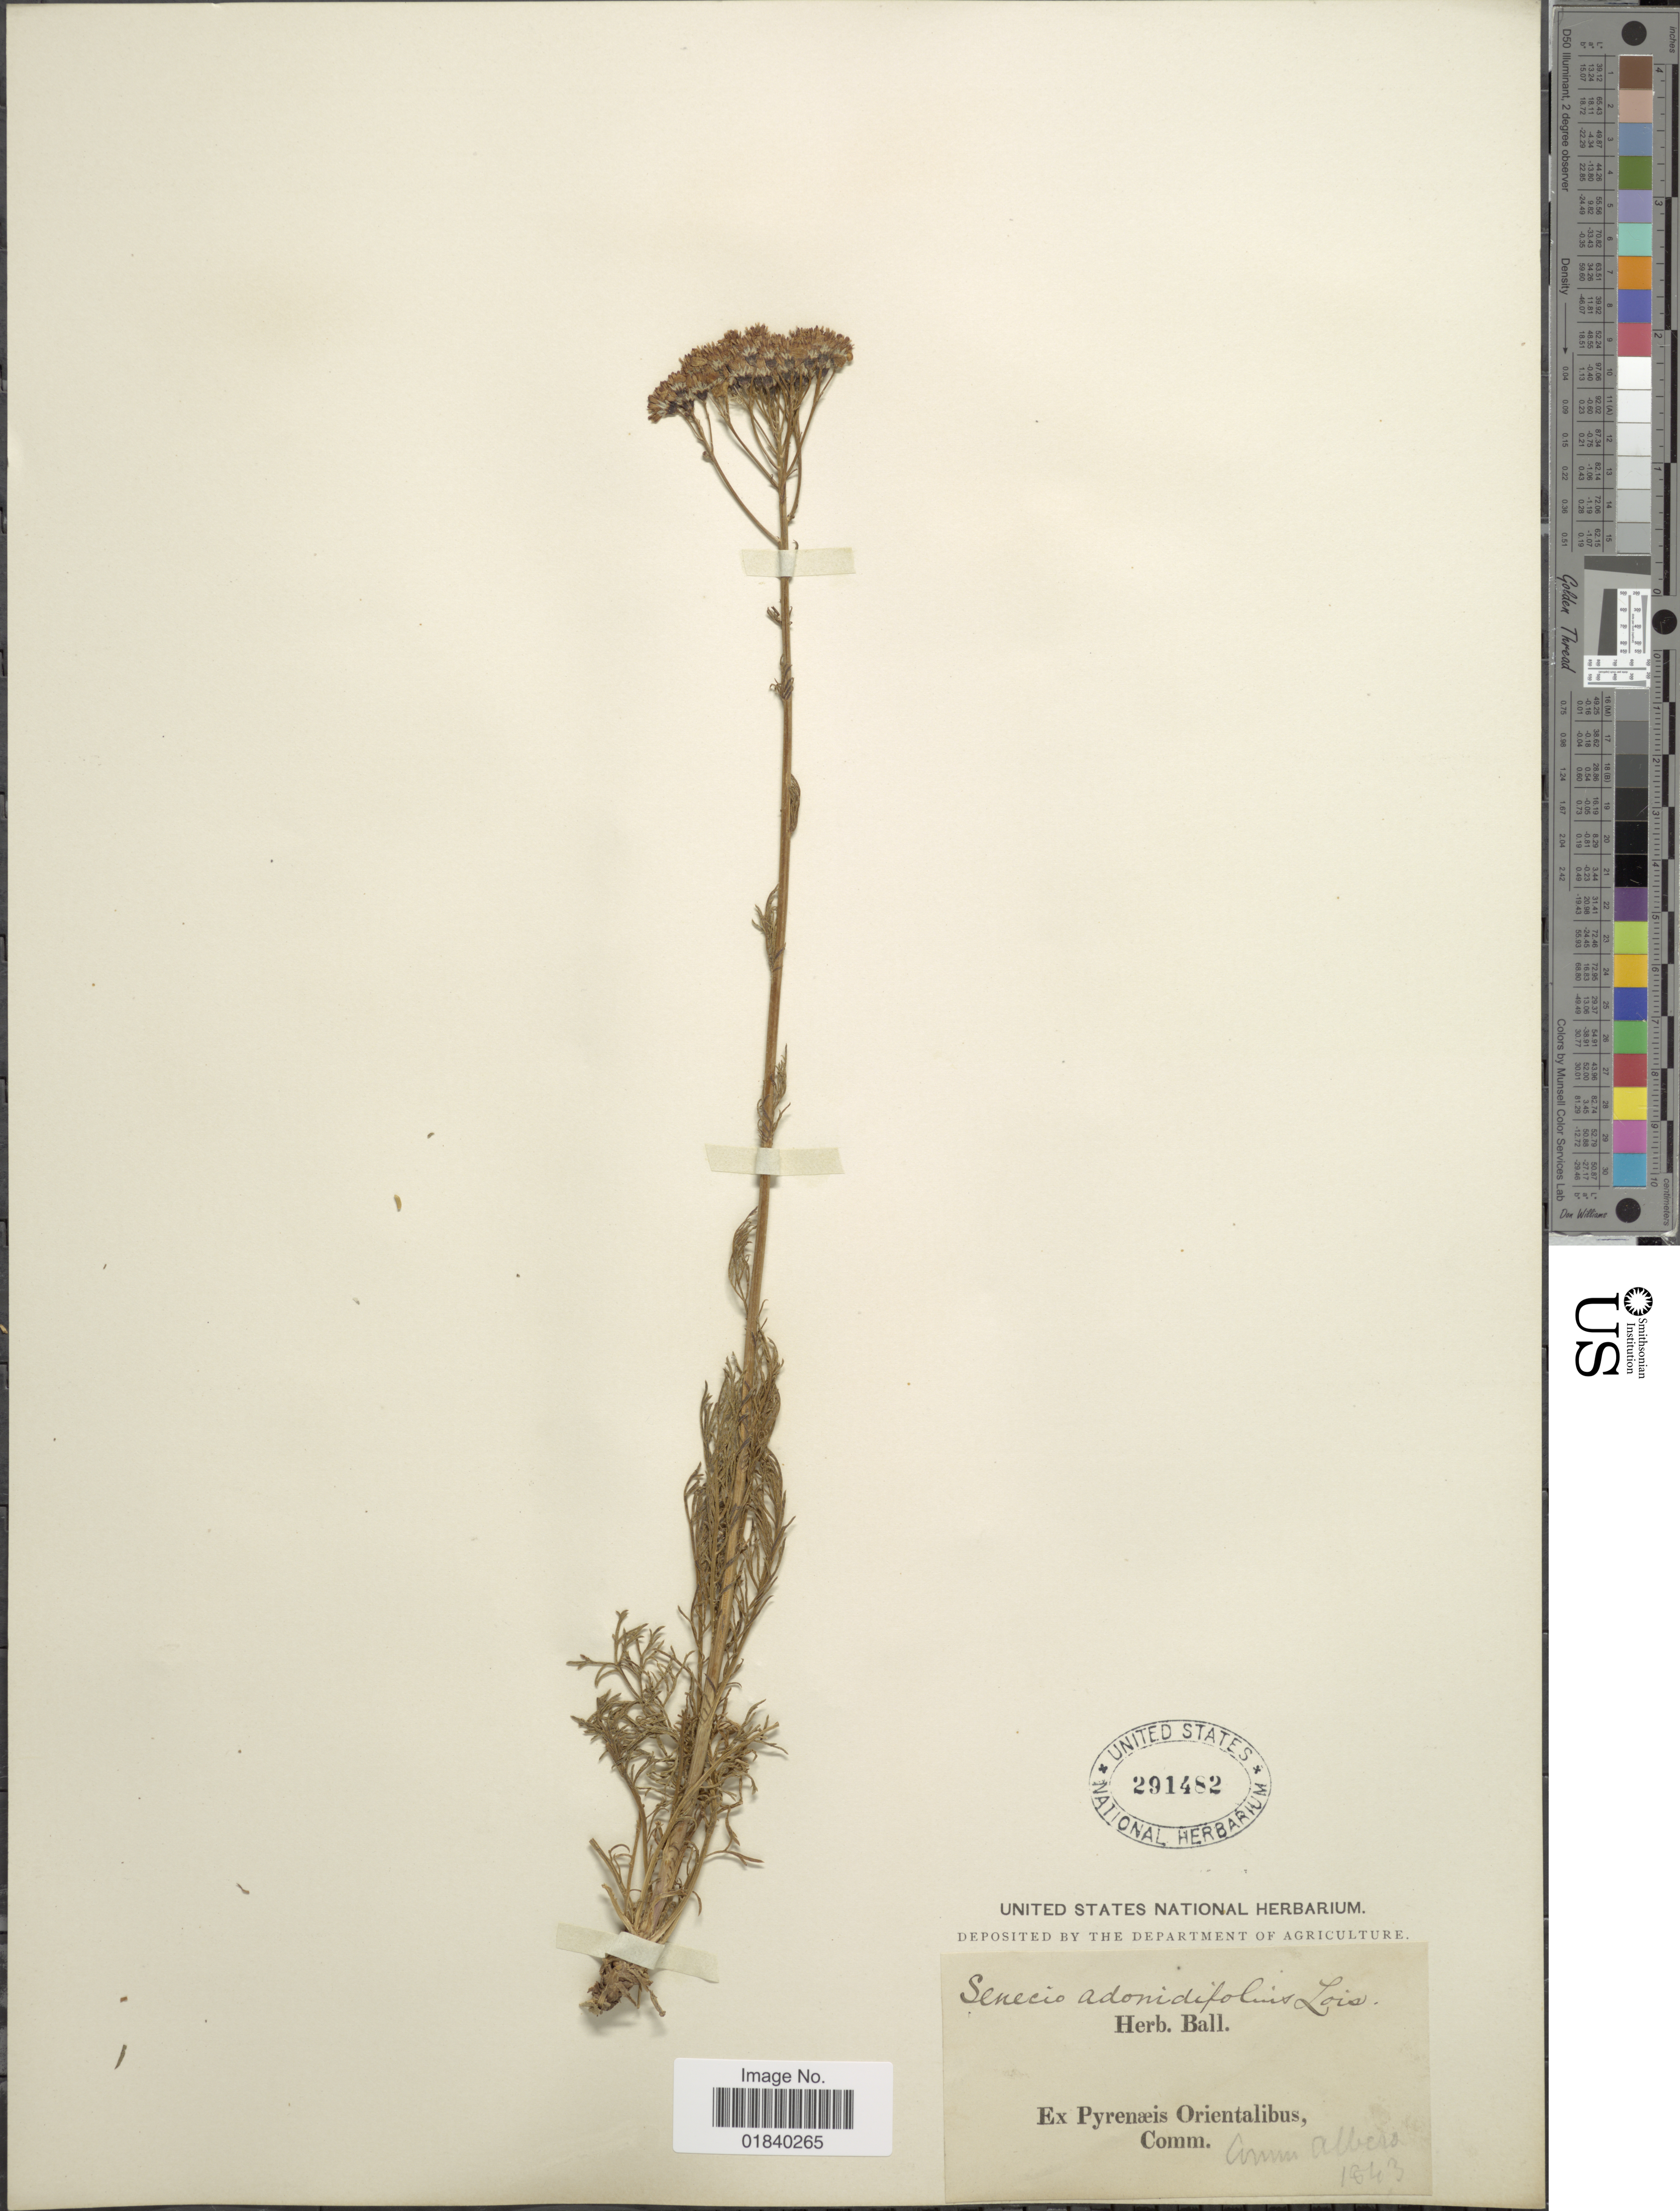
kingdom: Plantae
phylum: Tracheophyta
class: Magnoliopsida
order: Asterales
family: Asteraceae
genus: Jacobaea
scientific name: Jacobaea adonidifolia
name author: (Loisel.) Pelser & Veldkamp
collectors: ex herb. Ball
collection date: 1843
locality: Pyrenaeis Orientalibus.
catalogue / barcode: US 291482